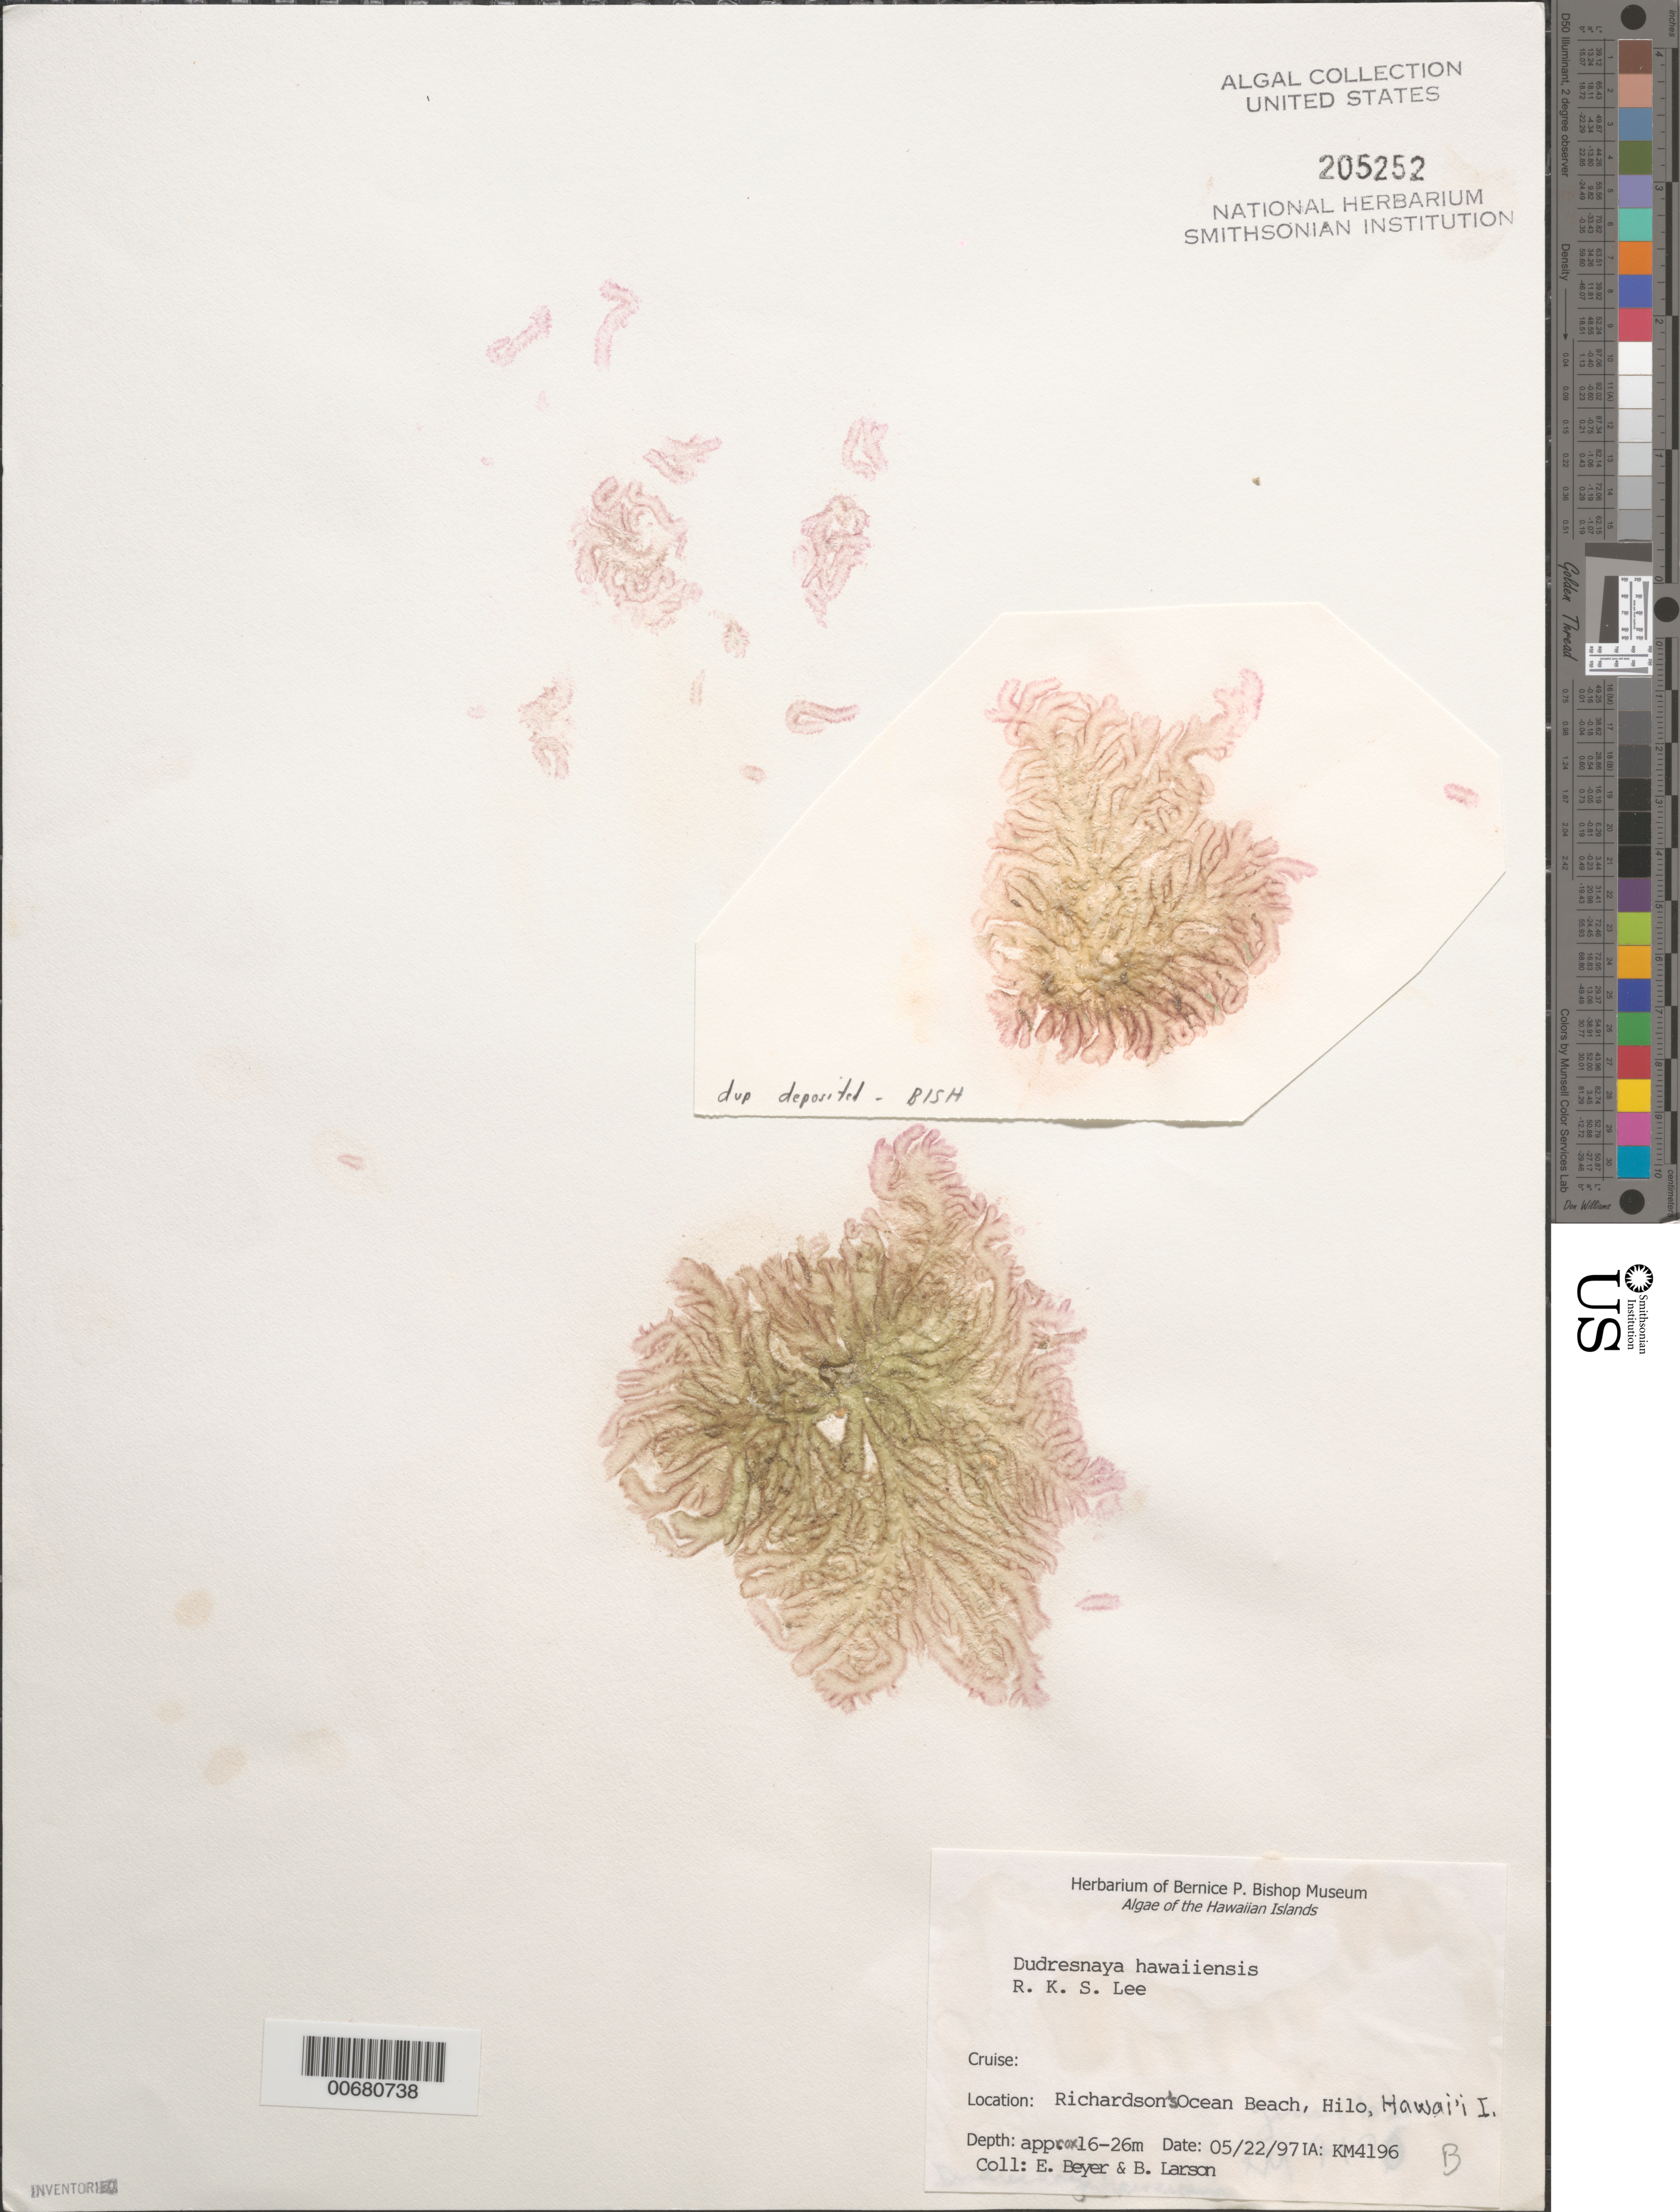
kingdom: Plantae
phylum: Rhodophyta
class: Florideophyceae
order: Gigartinales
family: Dumontiaceae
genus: Dudresnaya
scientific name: Dudresnaya hawaiiensis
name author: R.K.S. Lee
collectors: E. Beyer & B. Larson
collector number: KM 4196b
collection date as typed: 22 May 1997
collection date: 1997-05-22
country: United States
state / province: Hawaii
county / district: Hawaii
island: Hawaii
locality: Hilo, Richardson's Ocean Beach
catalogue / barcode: US 205252